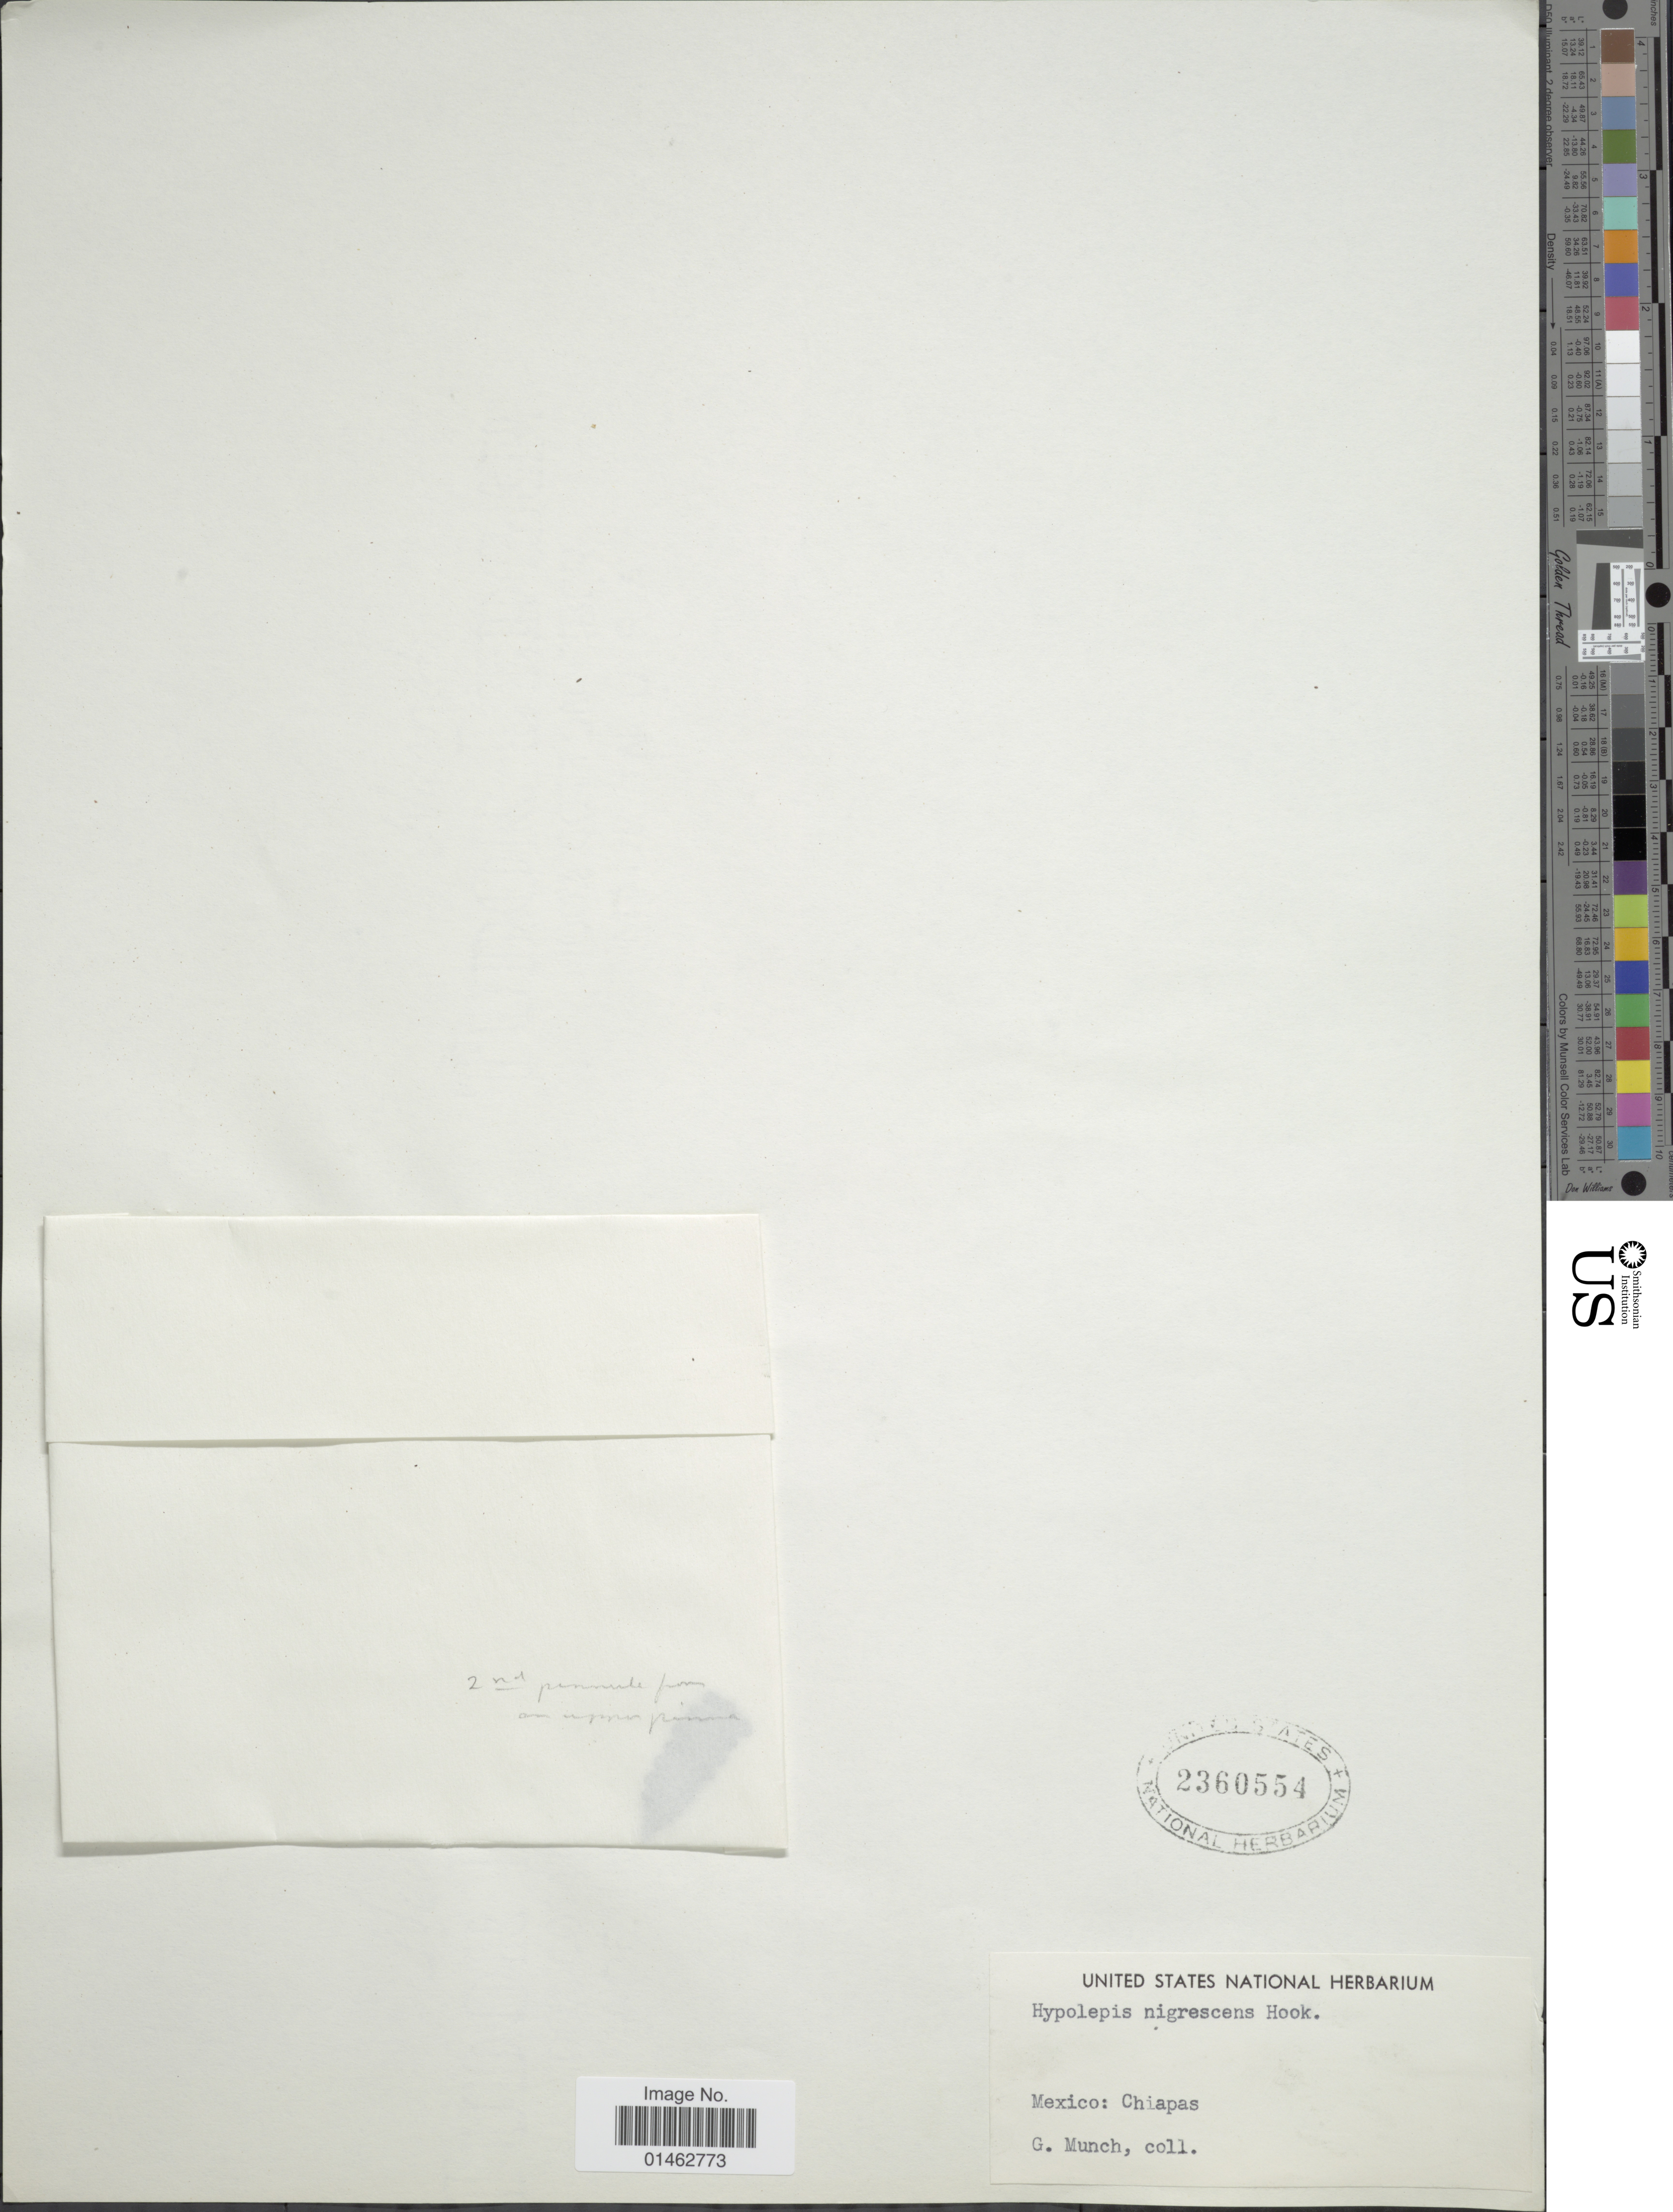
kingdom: Plantae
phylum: Tracheophyta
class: Polypodiopsida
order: Polypodiales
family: Dennstaedtiaceae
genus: Hypolepis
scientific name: Hypolepis repens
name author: (L.) C. Presl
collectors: G. Munch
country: Mexico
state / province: Chiapas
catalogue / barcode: US 2360554